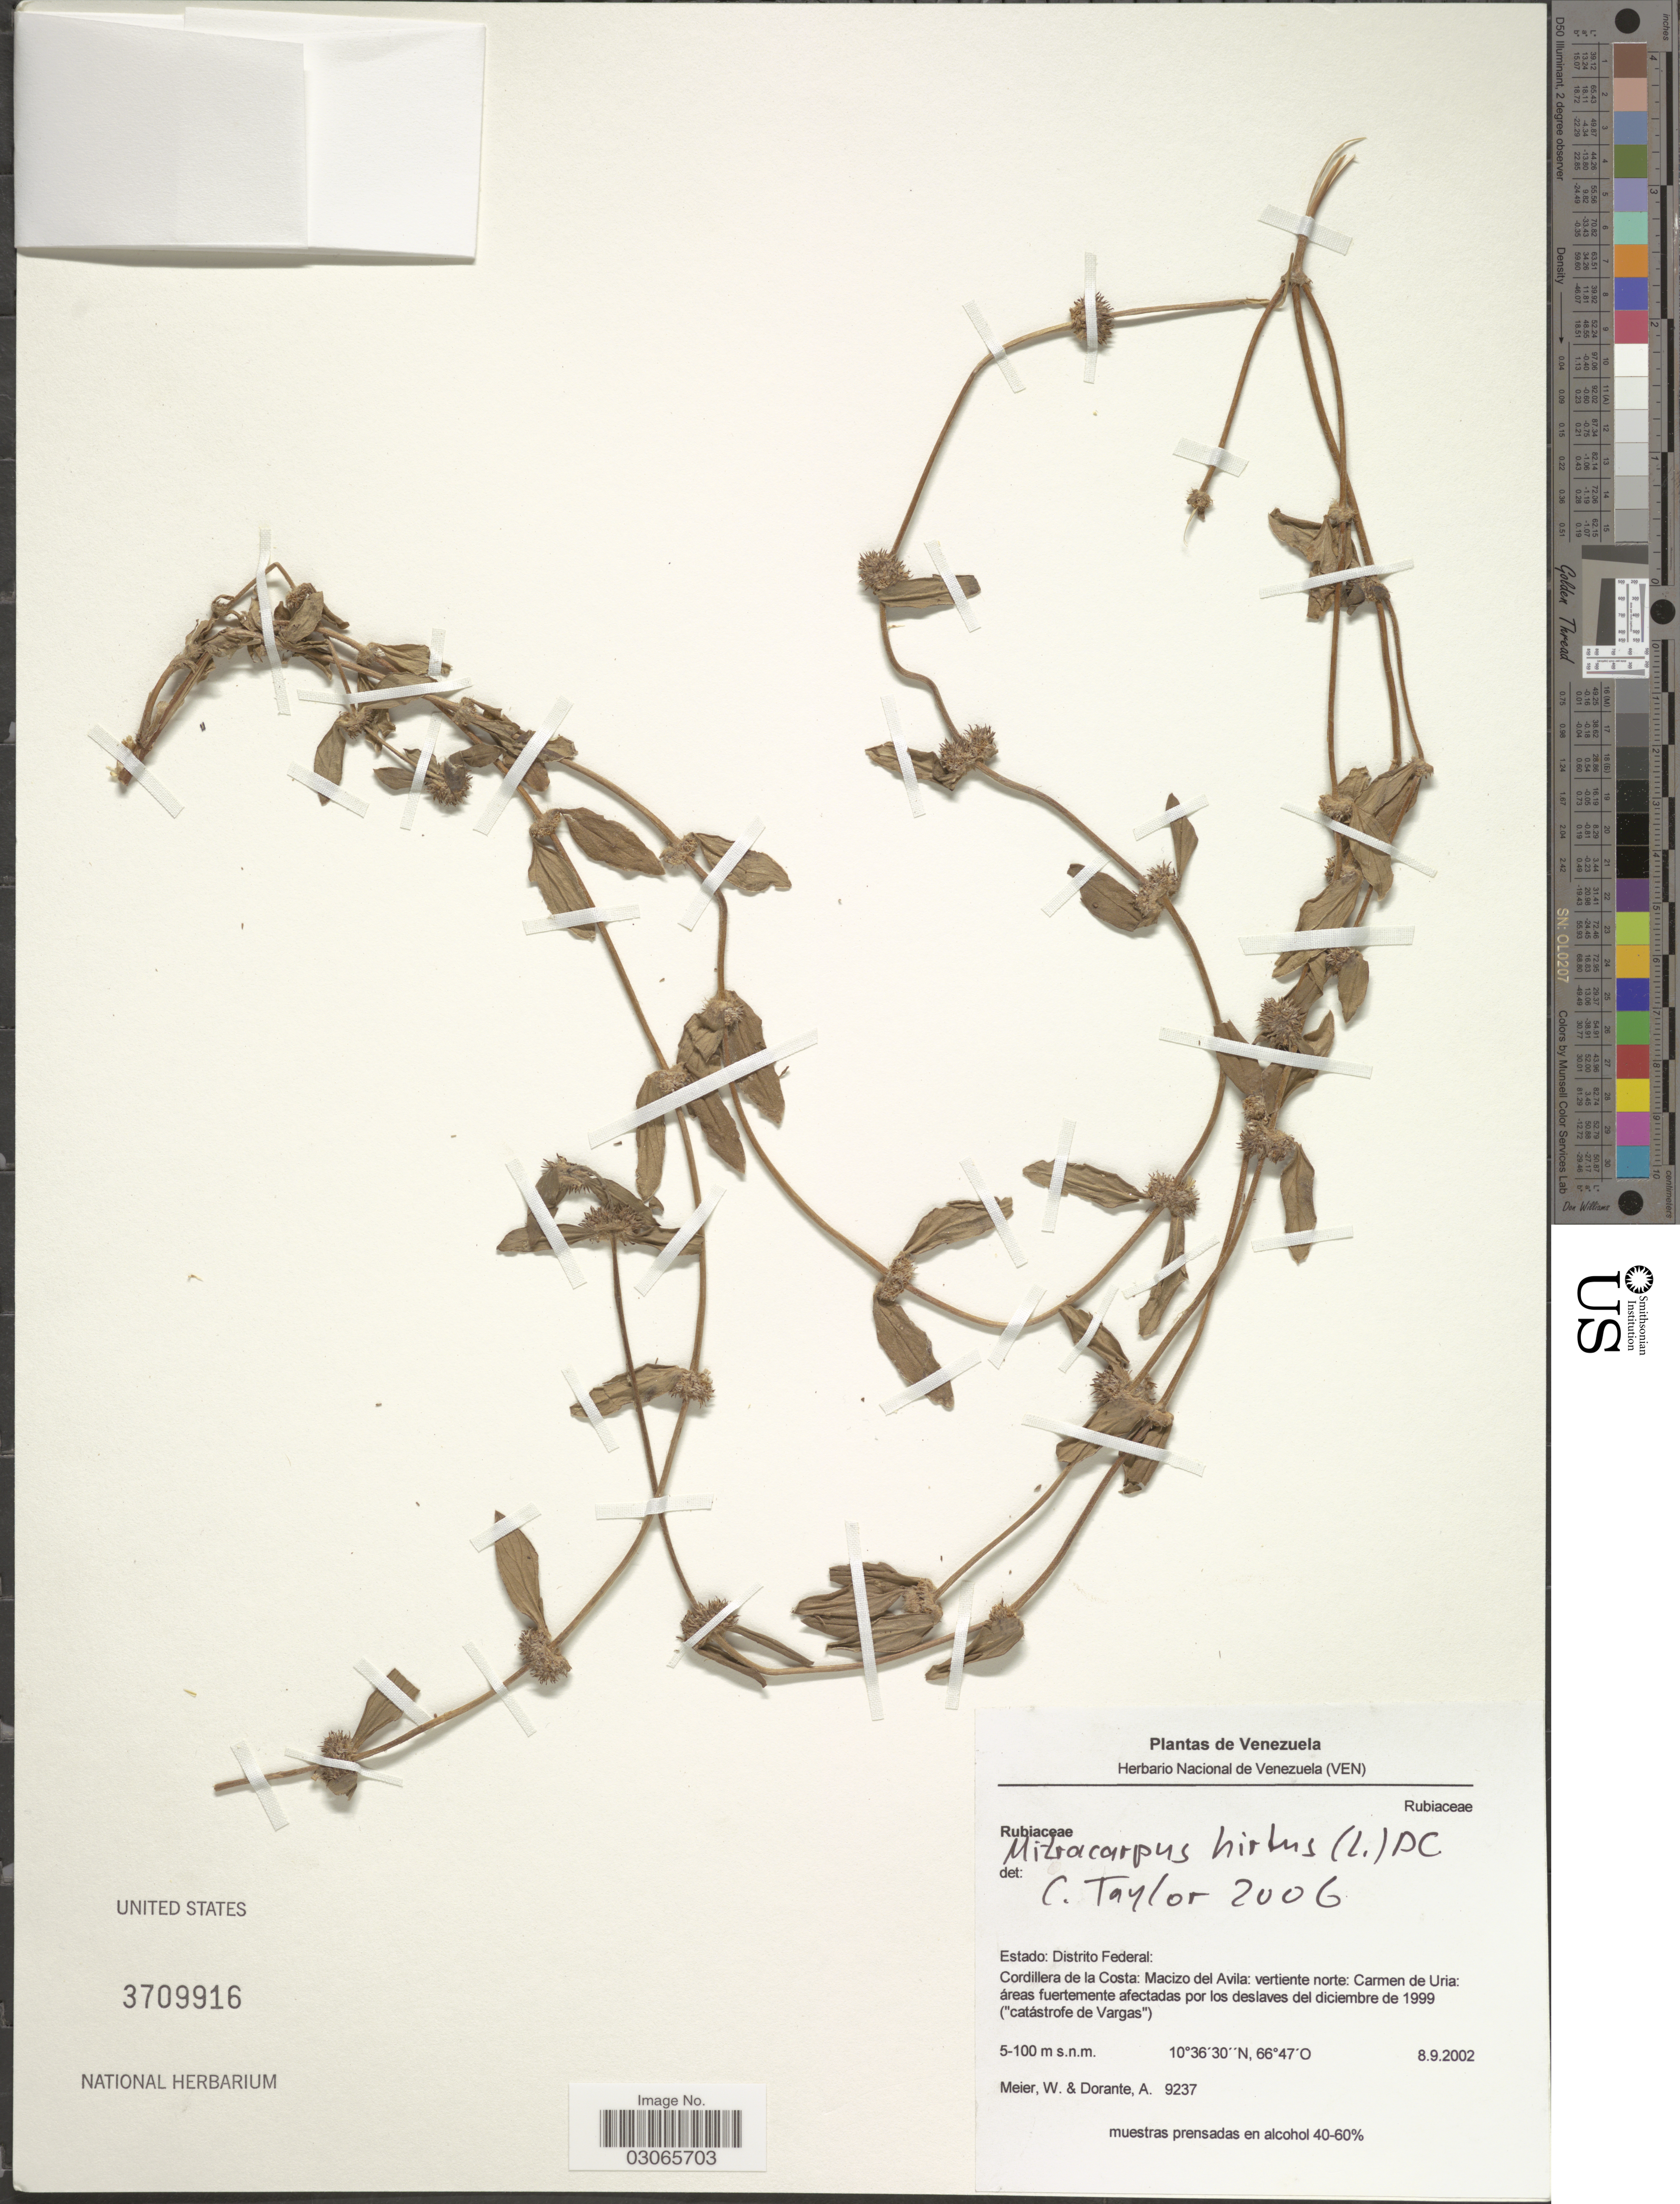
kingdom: Plantae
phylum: Tracheophyta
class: Magnoliopsida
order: Gentianales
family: Rubiaceae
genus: Mitracarpus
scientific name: Mitracarpus hirtus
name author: (L.) DC.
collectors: W. Meier & A. Dorante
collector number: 9237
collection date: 2002-09-08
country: Venezuela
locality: Estado: Distrito Federal: Cordillera de la Costa: Macizo del Avila: vertiente norte: Carmen de Uria.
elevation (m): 5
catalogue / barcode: US 3709916